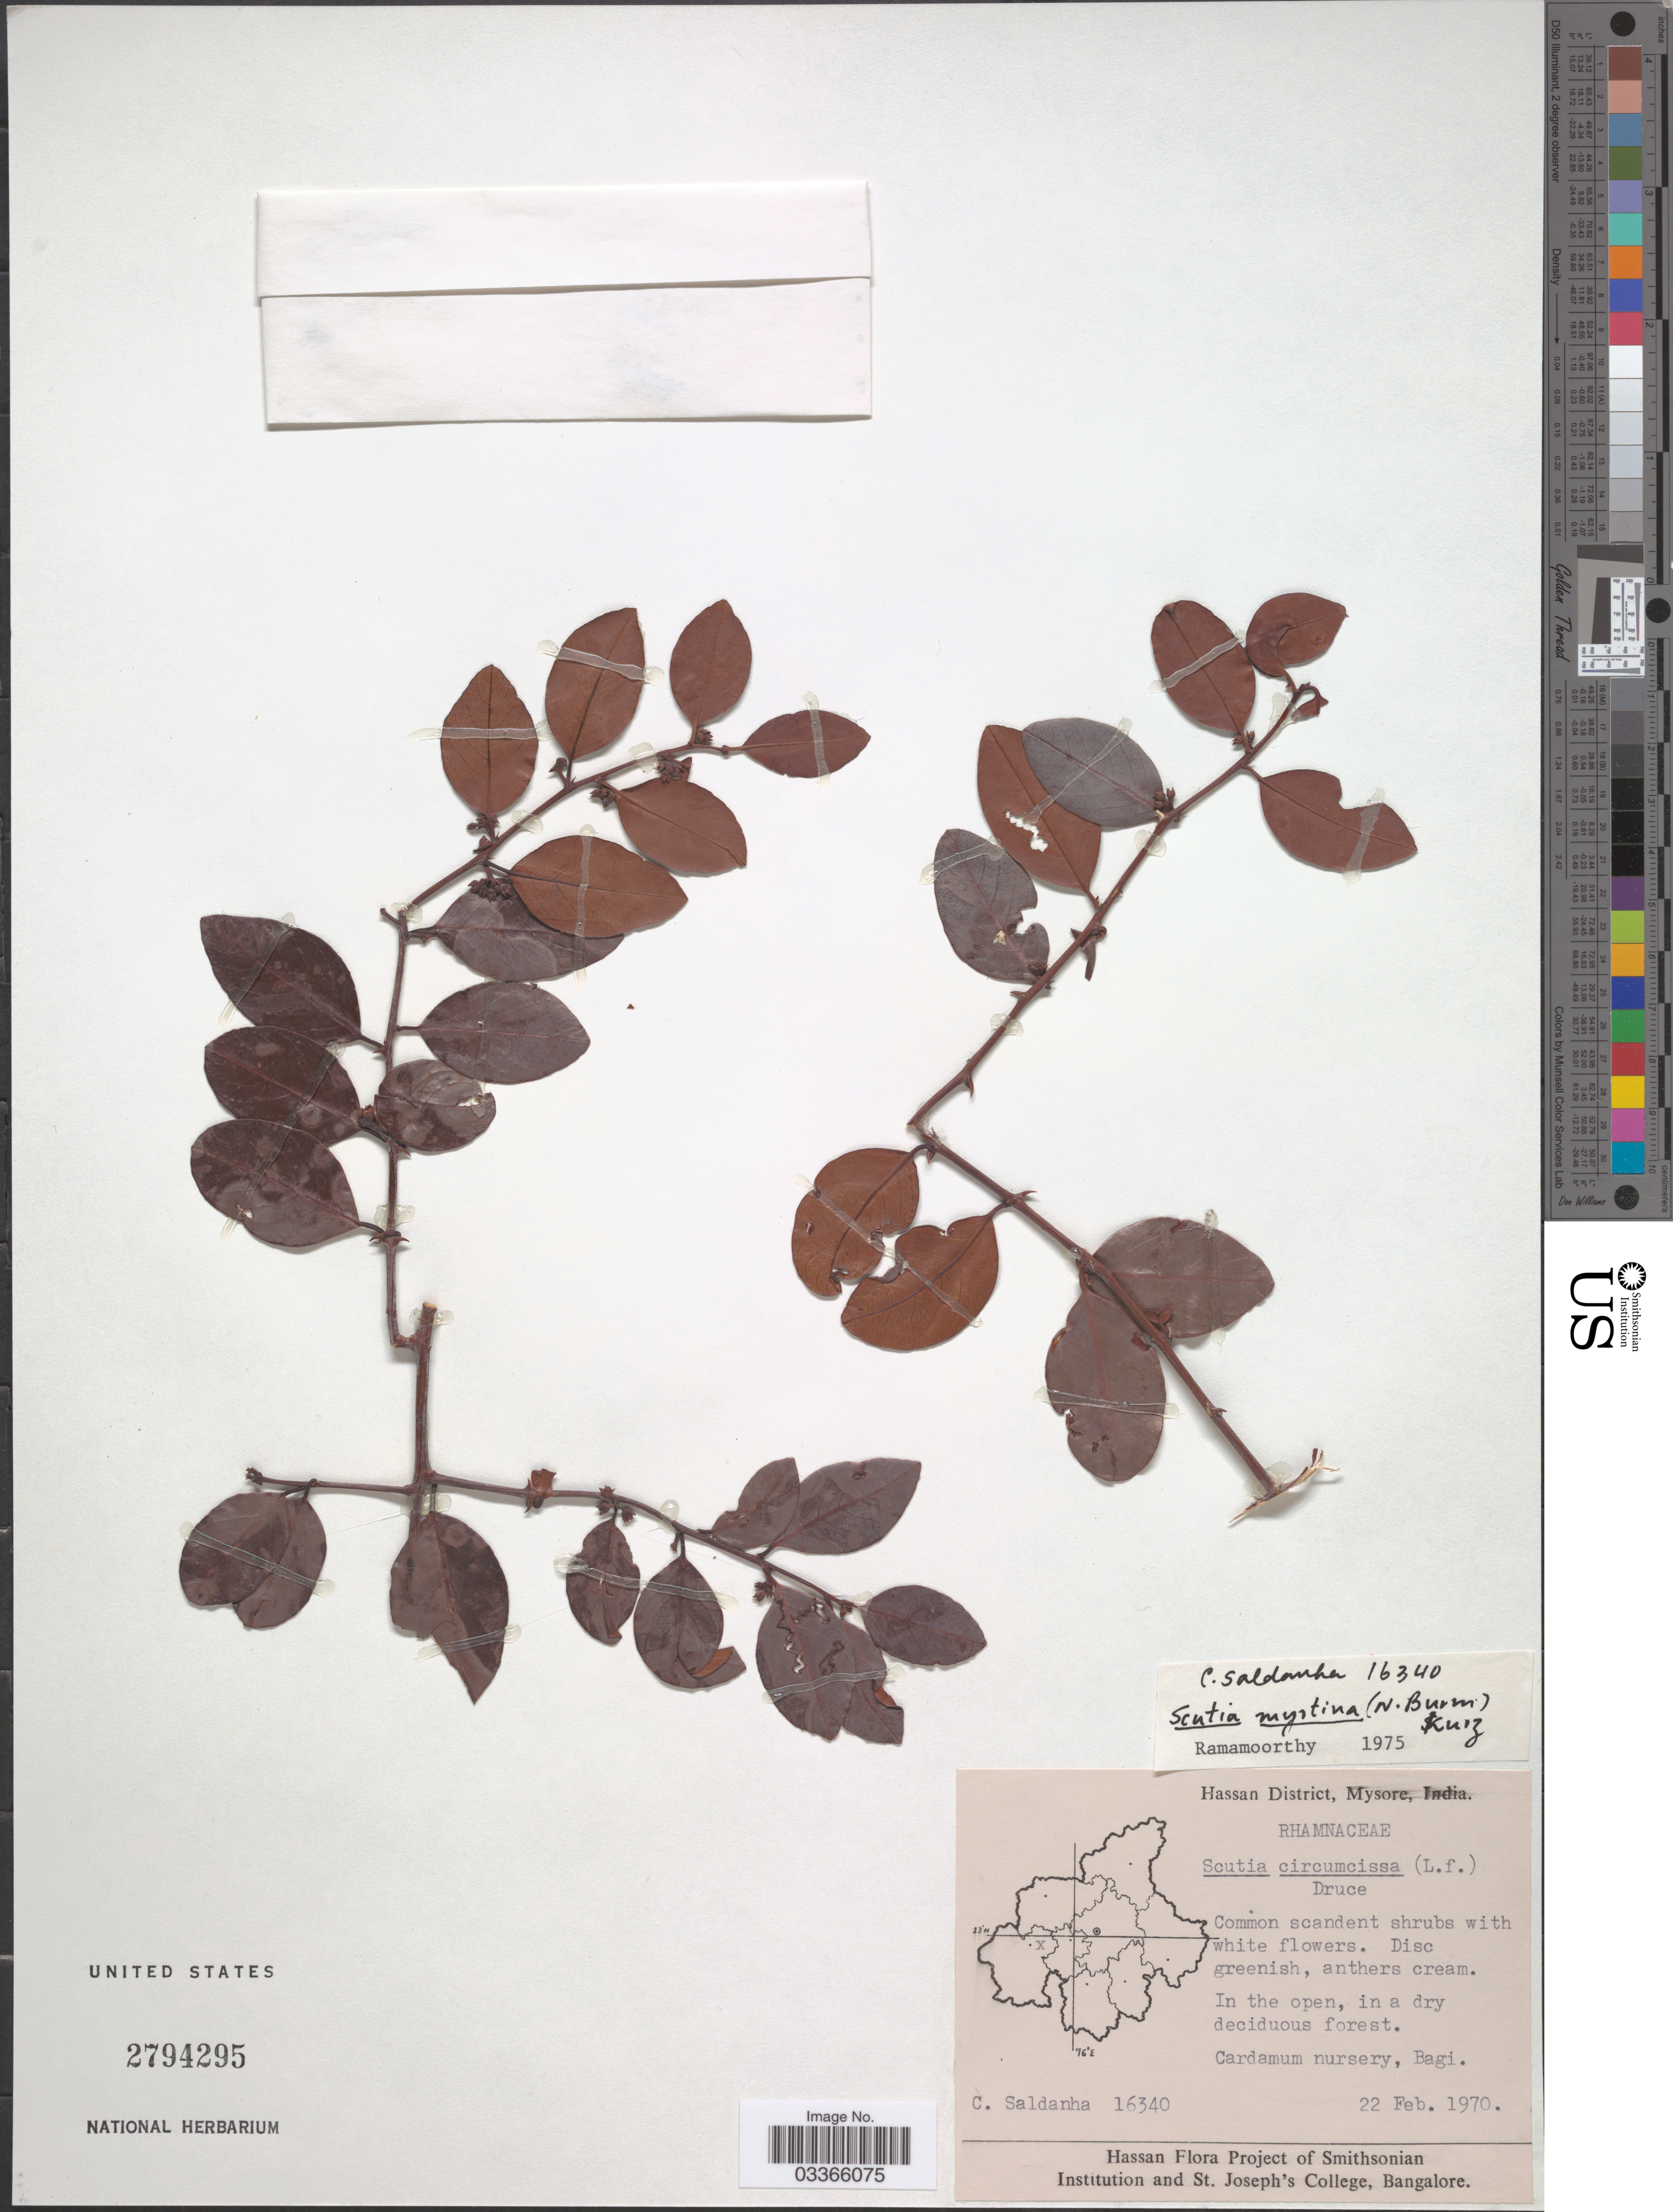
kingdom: Plantae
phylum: Tracheophyta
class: Magnoliopsida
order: Rosales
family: Rhamnaceae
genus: Scutia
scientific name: Scutia myrtina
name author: (Burm. f.) Kurz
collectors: C. Saldanha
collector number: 16340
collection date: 1970-02-22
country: India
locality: Hassan District, Mysore, Cardamum nursery, Bagi.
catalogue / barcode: US 2794295